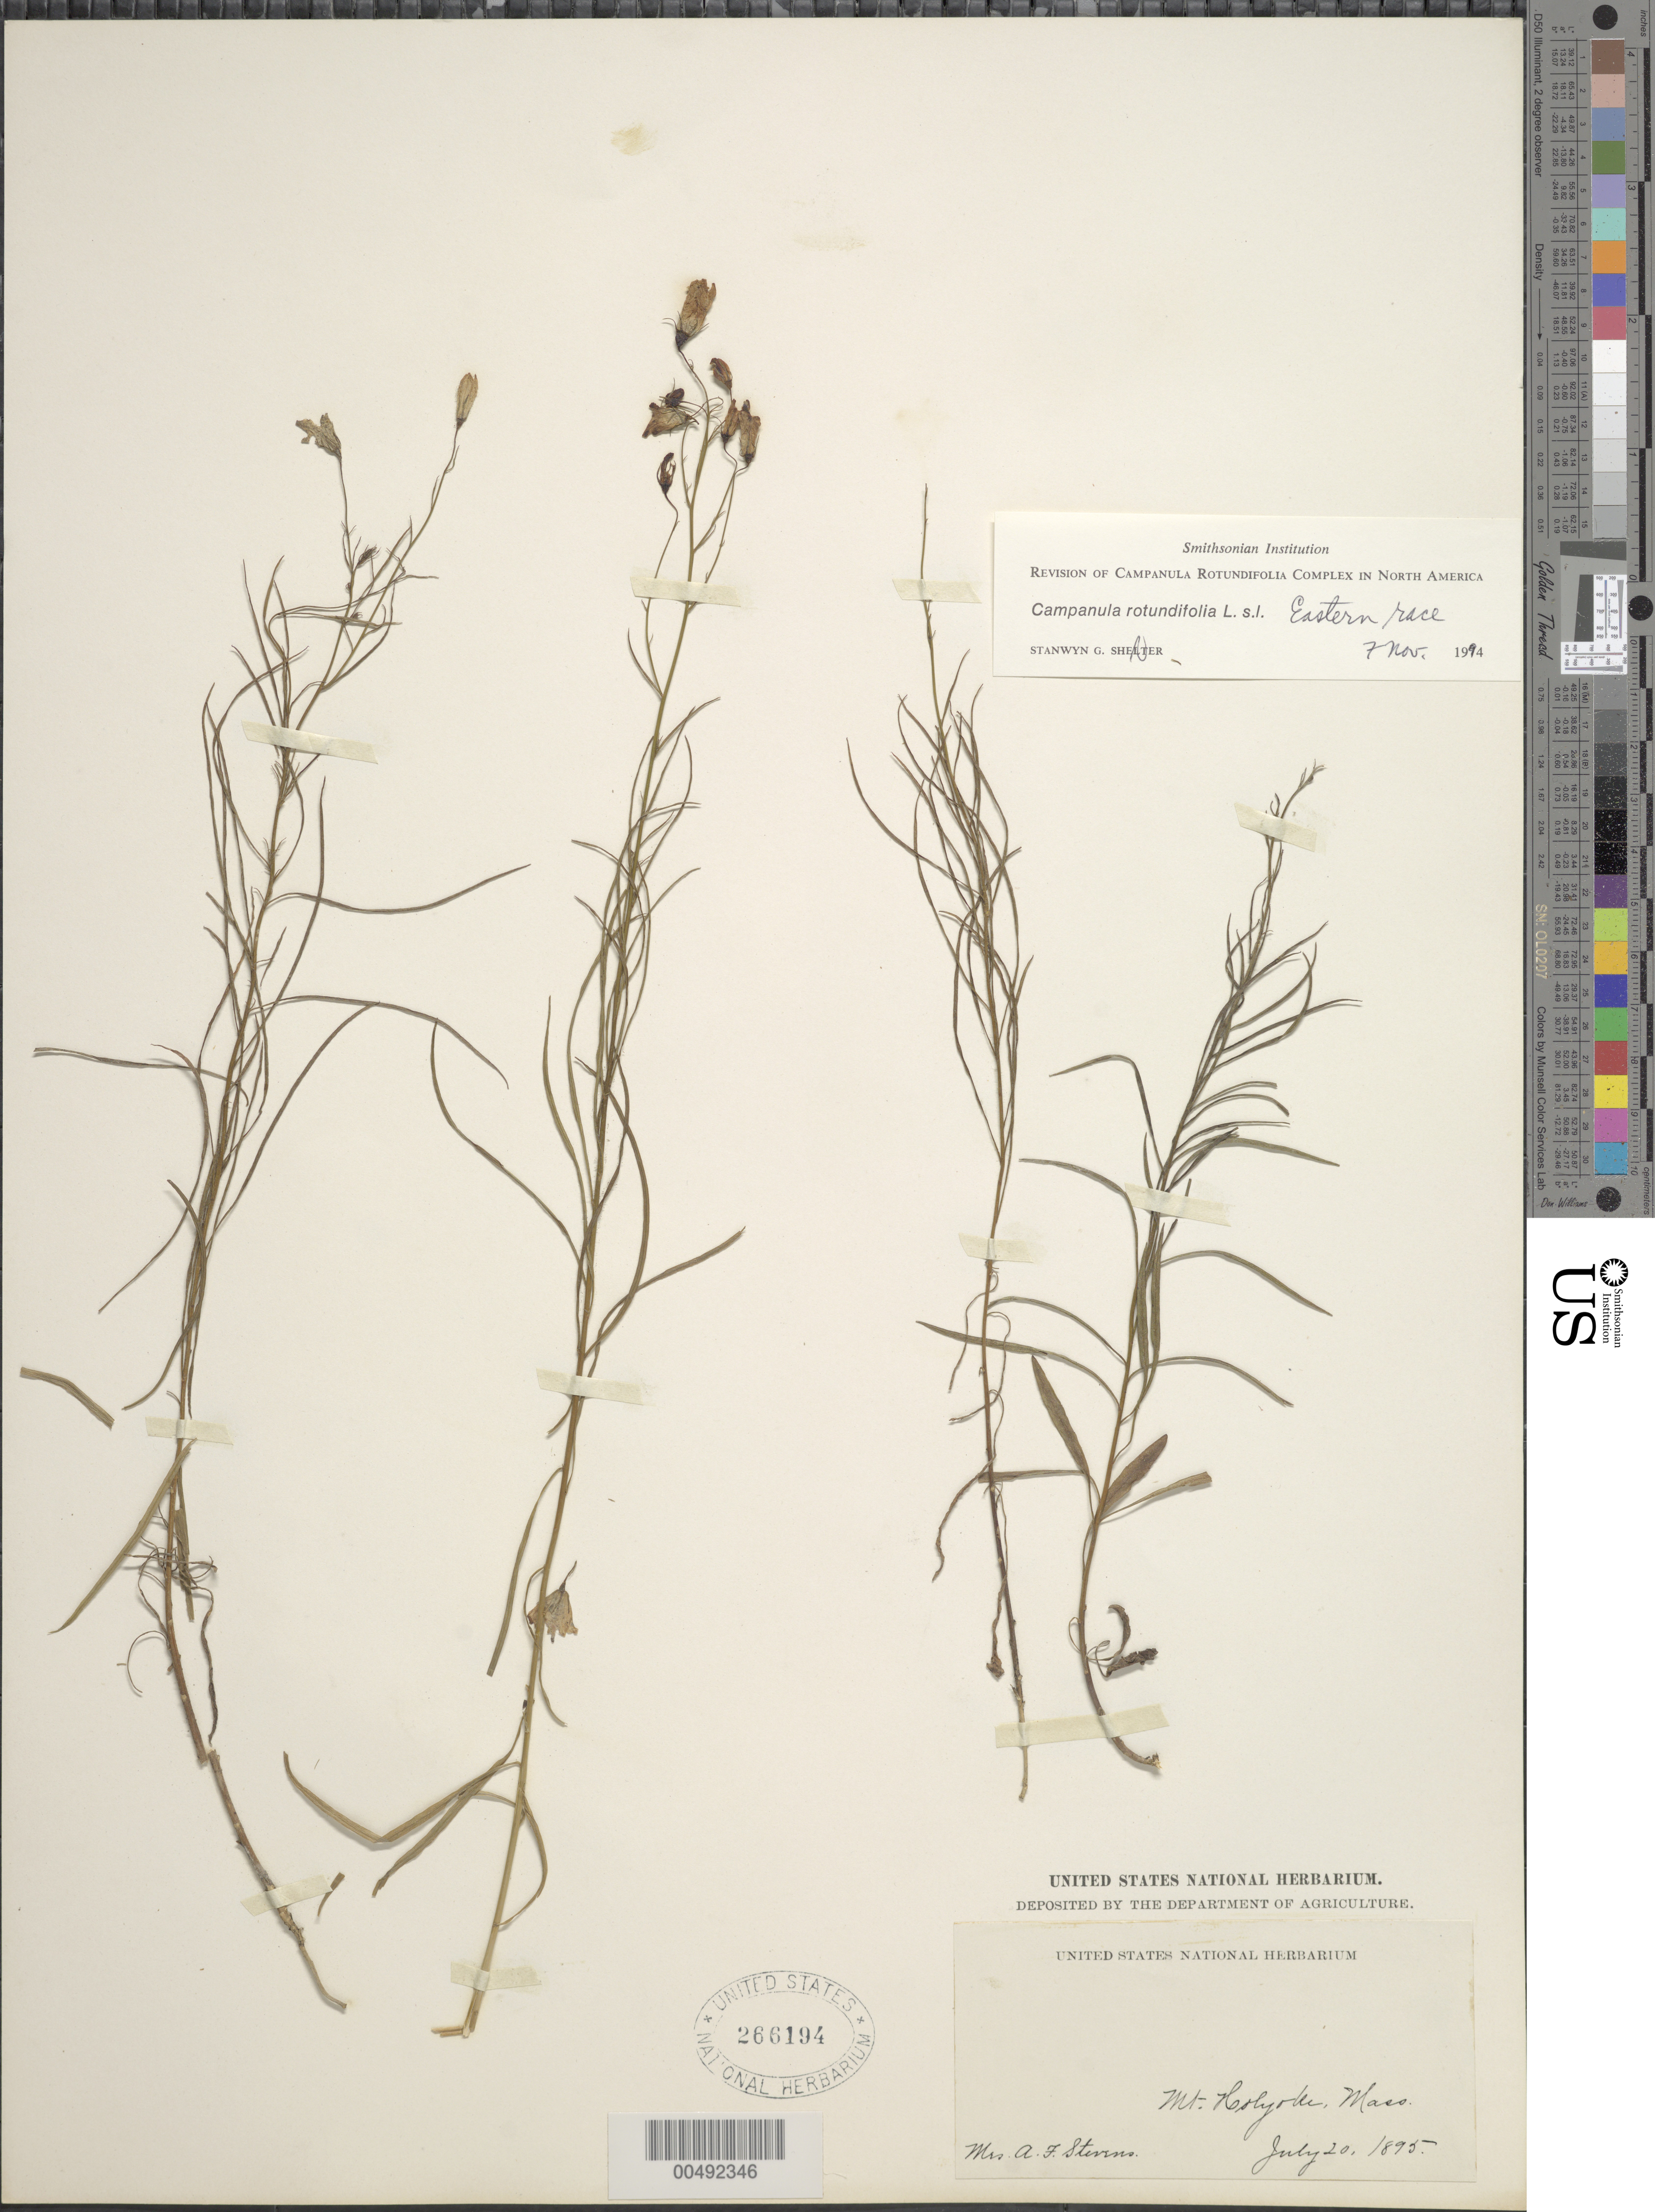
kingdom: Plantae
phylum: Tracheophyta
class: Magnoliopsida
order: Asterales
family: Campanulaceae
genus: Campanula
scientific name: Campanula rotundifolia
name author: L.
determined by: Shetler, Stanwyn G., (US), NMNH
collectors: A. Stevens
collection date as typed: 20 Jul 1895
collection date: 1895-07-20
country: United States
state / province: Massachusetts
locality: Mt. Holyoke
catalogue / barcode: US 266194